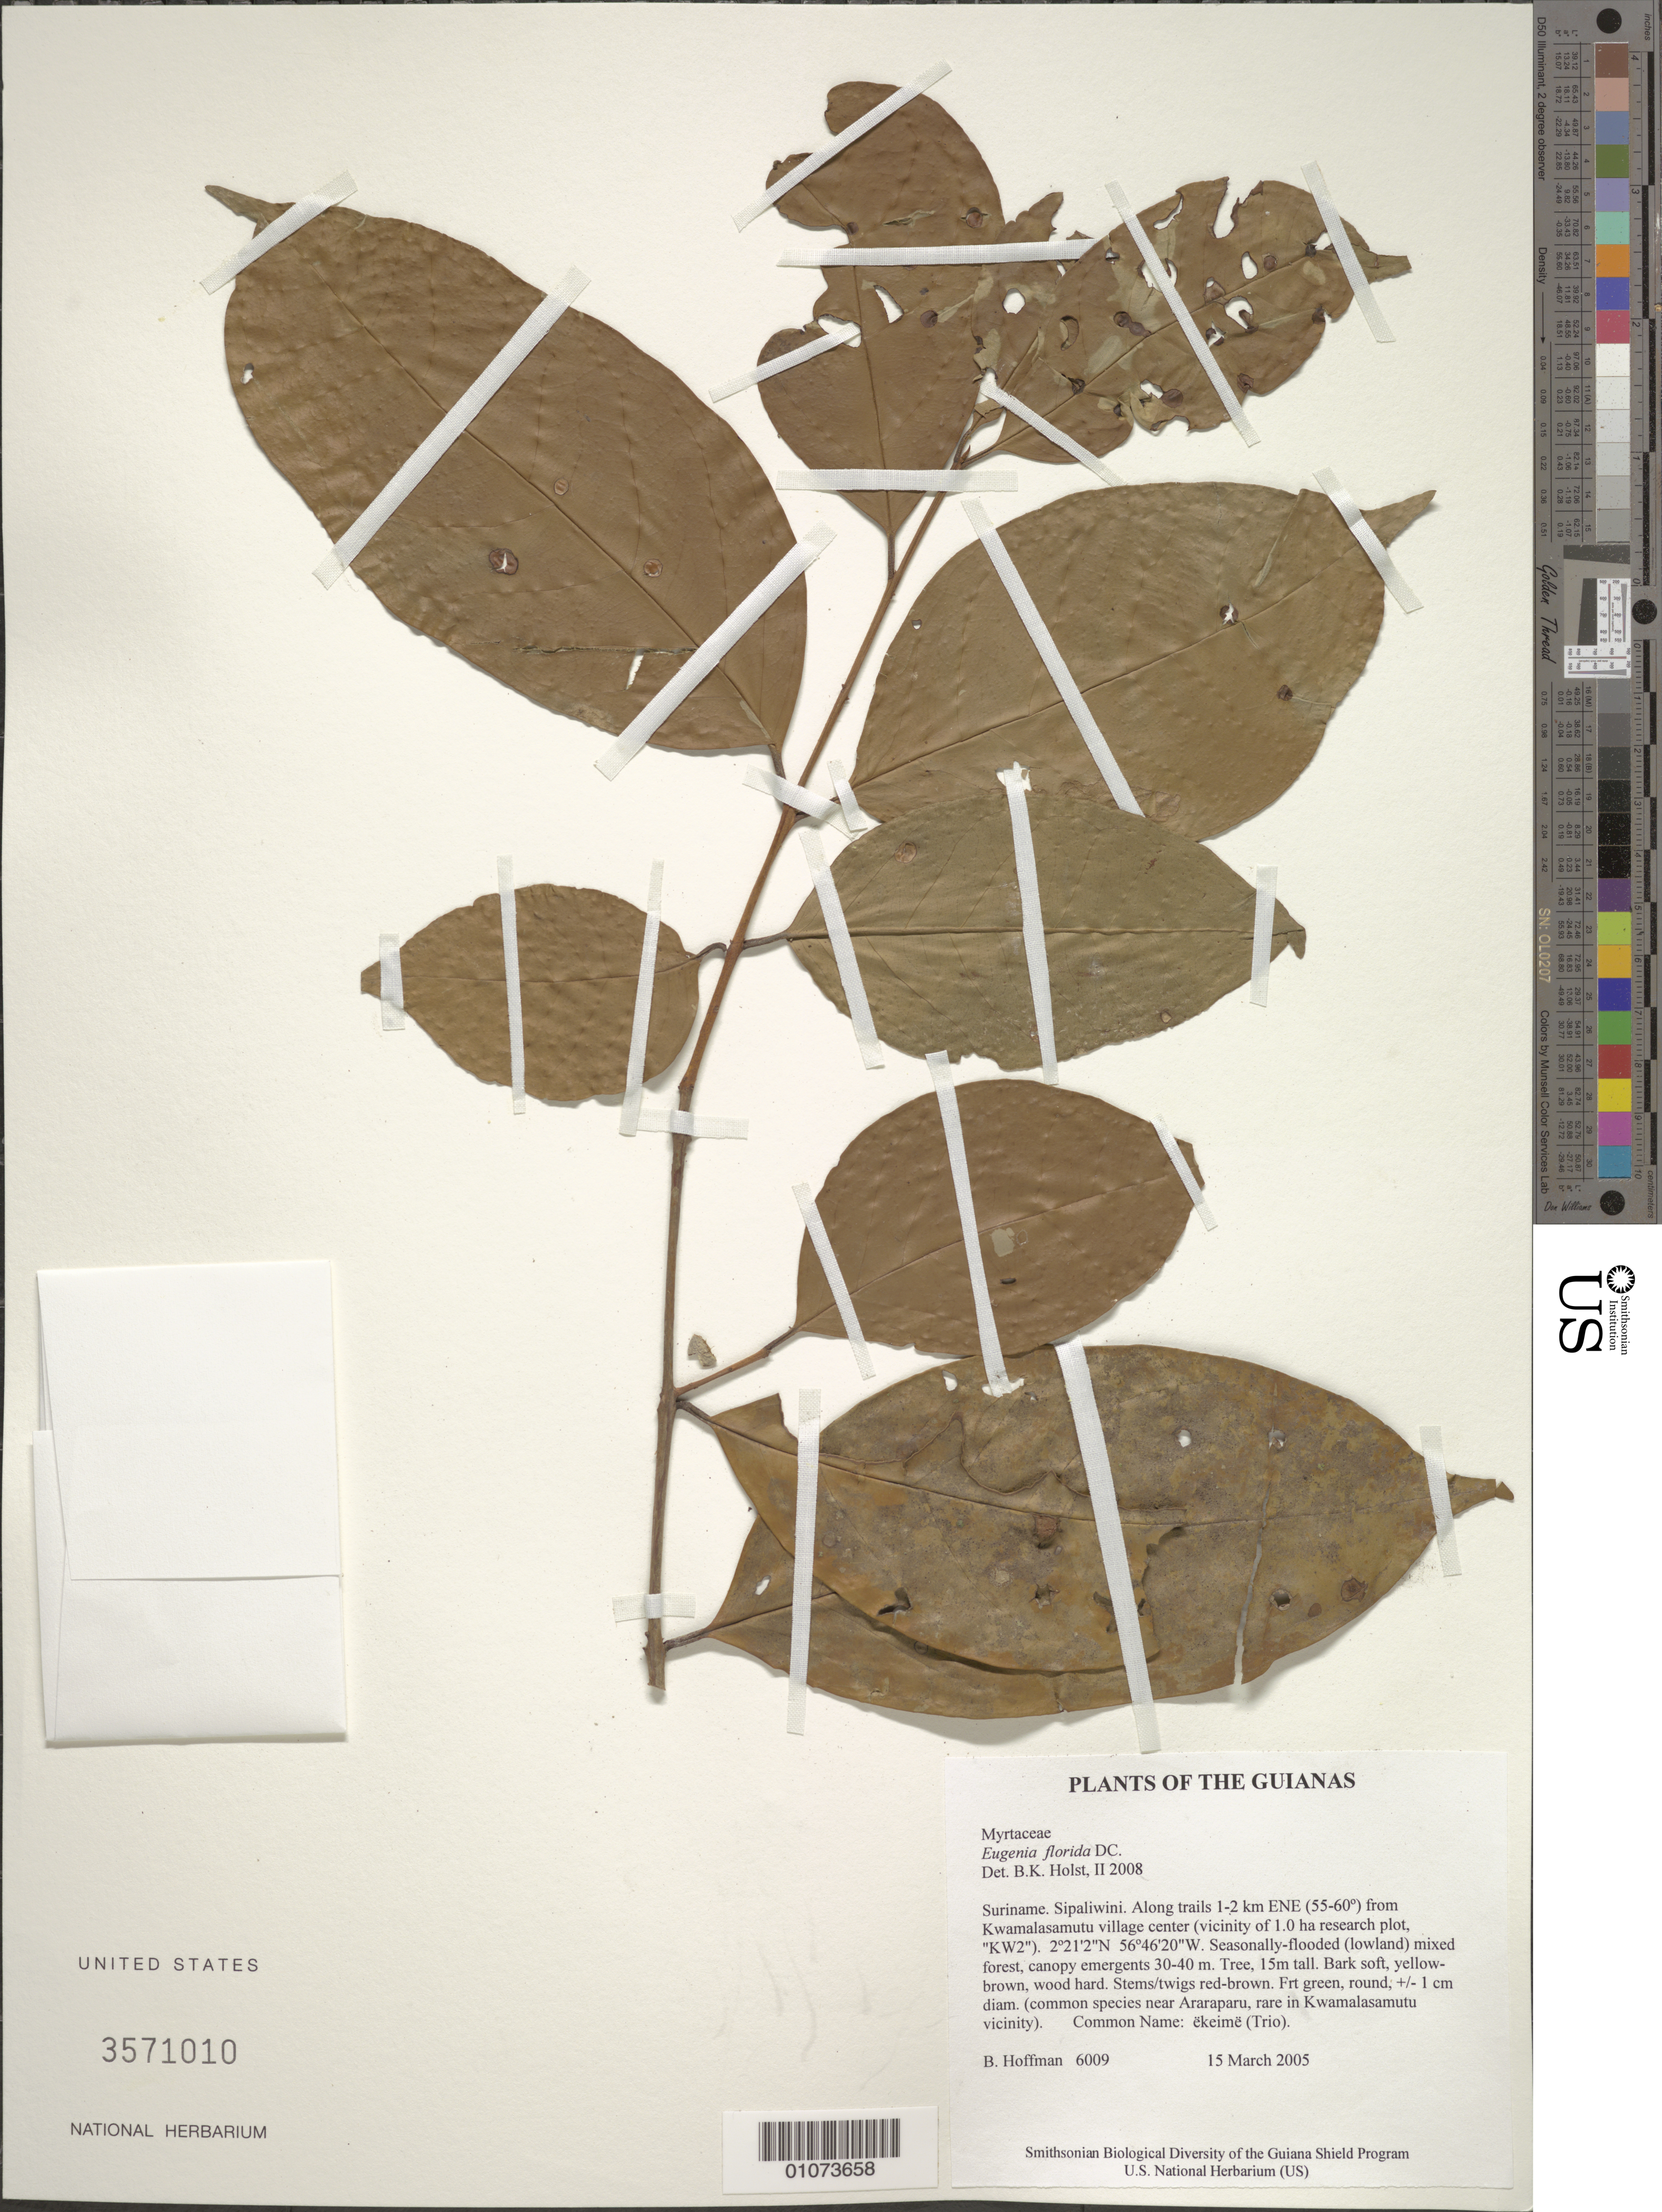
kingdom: Plantae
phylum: Tracheophyta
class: Magnoliopsida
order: Myrtales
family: Myrtaceae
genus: Eugenia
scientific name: Eugenia florida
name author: DC.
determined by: Holst, Bruce K.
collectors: B. Hoffman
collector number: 6009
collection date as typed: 15 March 2005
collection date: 2005-03-15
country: Suriname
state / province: Sipaliwini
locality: Along trails 1-2 km ENE (55-60º) from Kwamalasamutu village center (vicinity of 1.0 ha research plot, "KW2")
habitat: Seasonally-flooded (lowland) mixed forest, canopy emergents 30-40 m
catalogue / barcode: US 3571010